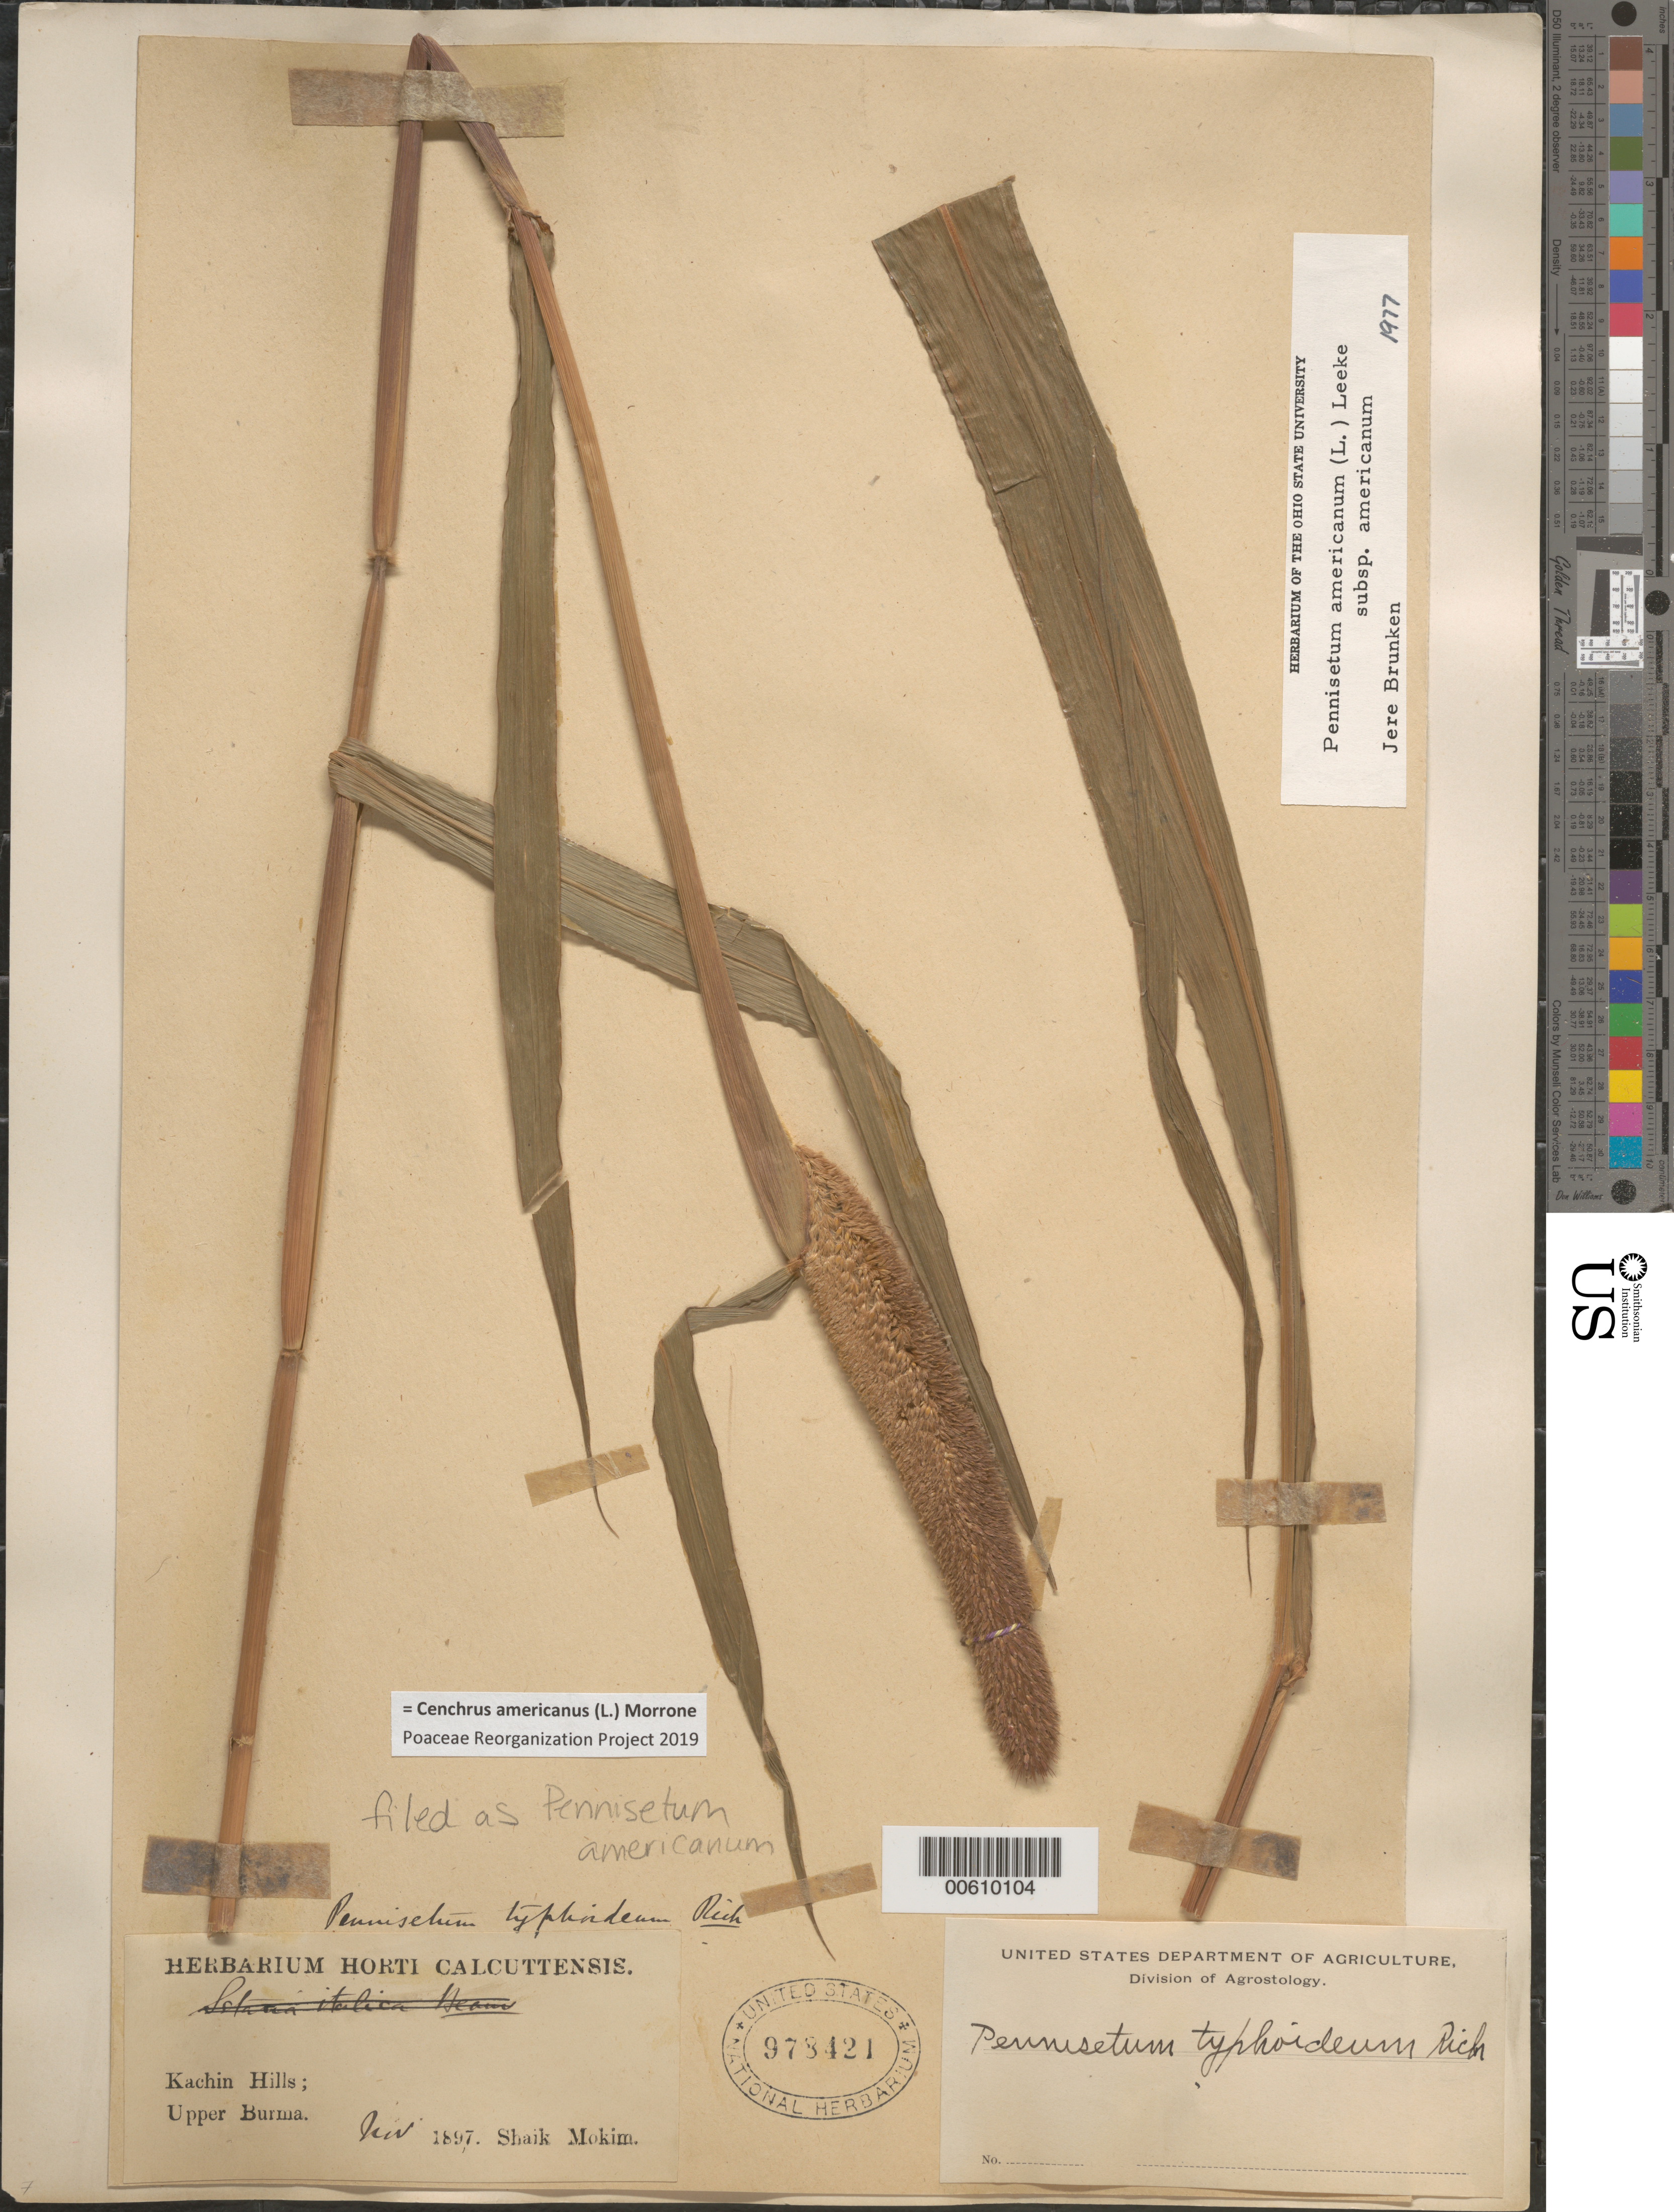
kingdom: Plantae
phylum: Tracheophyta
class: Liliopsida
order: Poales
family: Poaceae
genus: Cenchrus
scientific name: Cenchrus americanus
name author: (L.) Morrone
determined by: Poaceae Reorganization Project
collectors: S. Mokim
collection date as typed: Jun 1897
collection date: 1897-06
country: Myanmar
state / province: Kachin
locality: Kachin Hills, Upper Burma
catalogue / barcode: US 978421